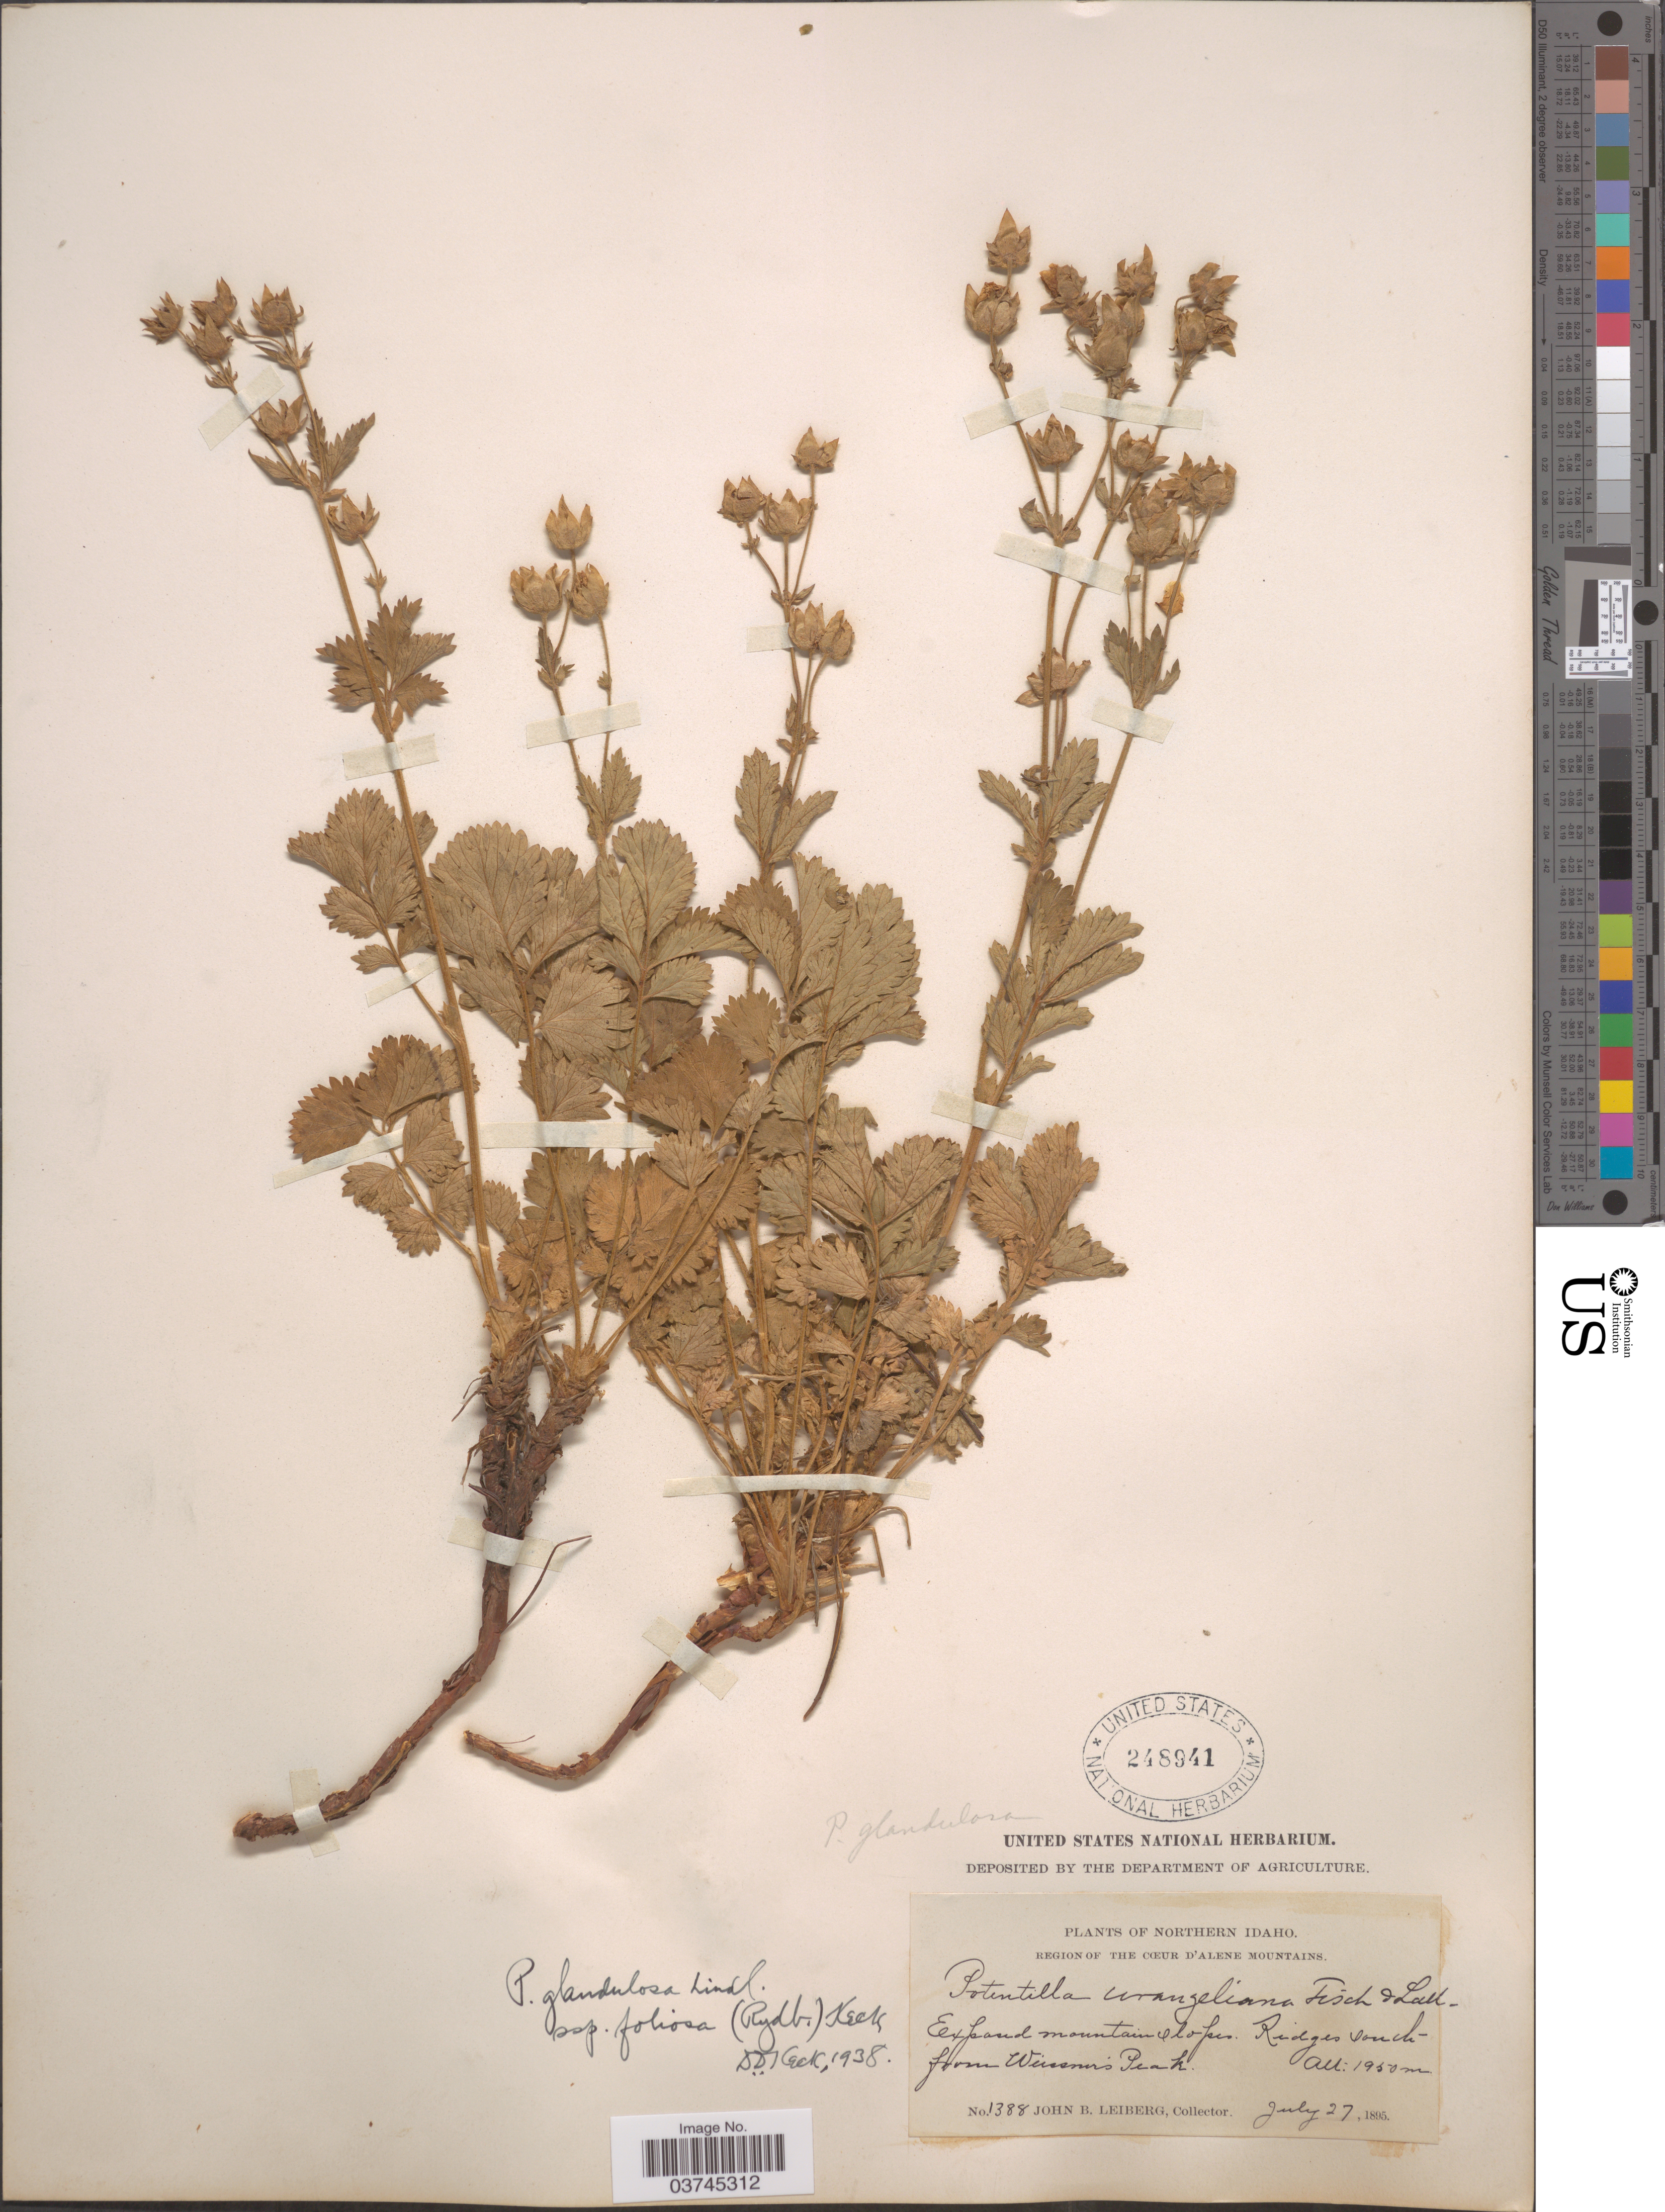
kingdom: Plantae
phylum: Tracheophyta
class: Magnoliopsida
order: Rosales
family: Rosaceae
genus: Drymocallis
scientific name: Drymocallis foliosa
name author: Rydb.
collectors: J. B. Leiberg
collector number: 1388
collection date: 1895-07-27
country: United States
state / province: Idaho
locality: Northern Idaho. Region of the Cœr d'Alene Mountains. Expand mountain slopes. Ridges south from Weissners Peak.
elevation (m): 1950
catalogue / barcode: US 248941